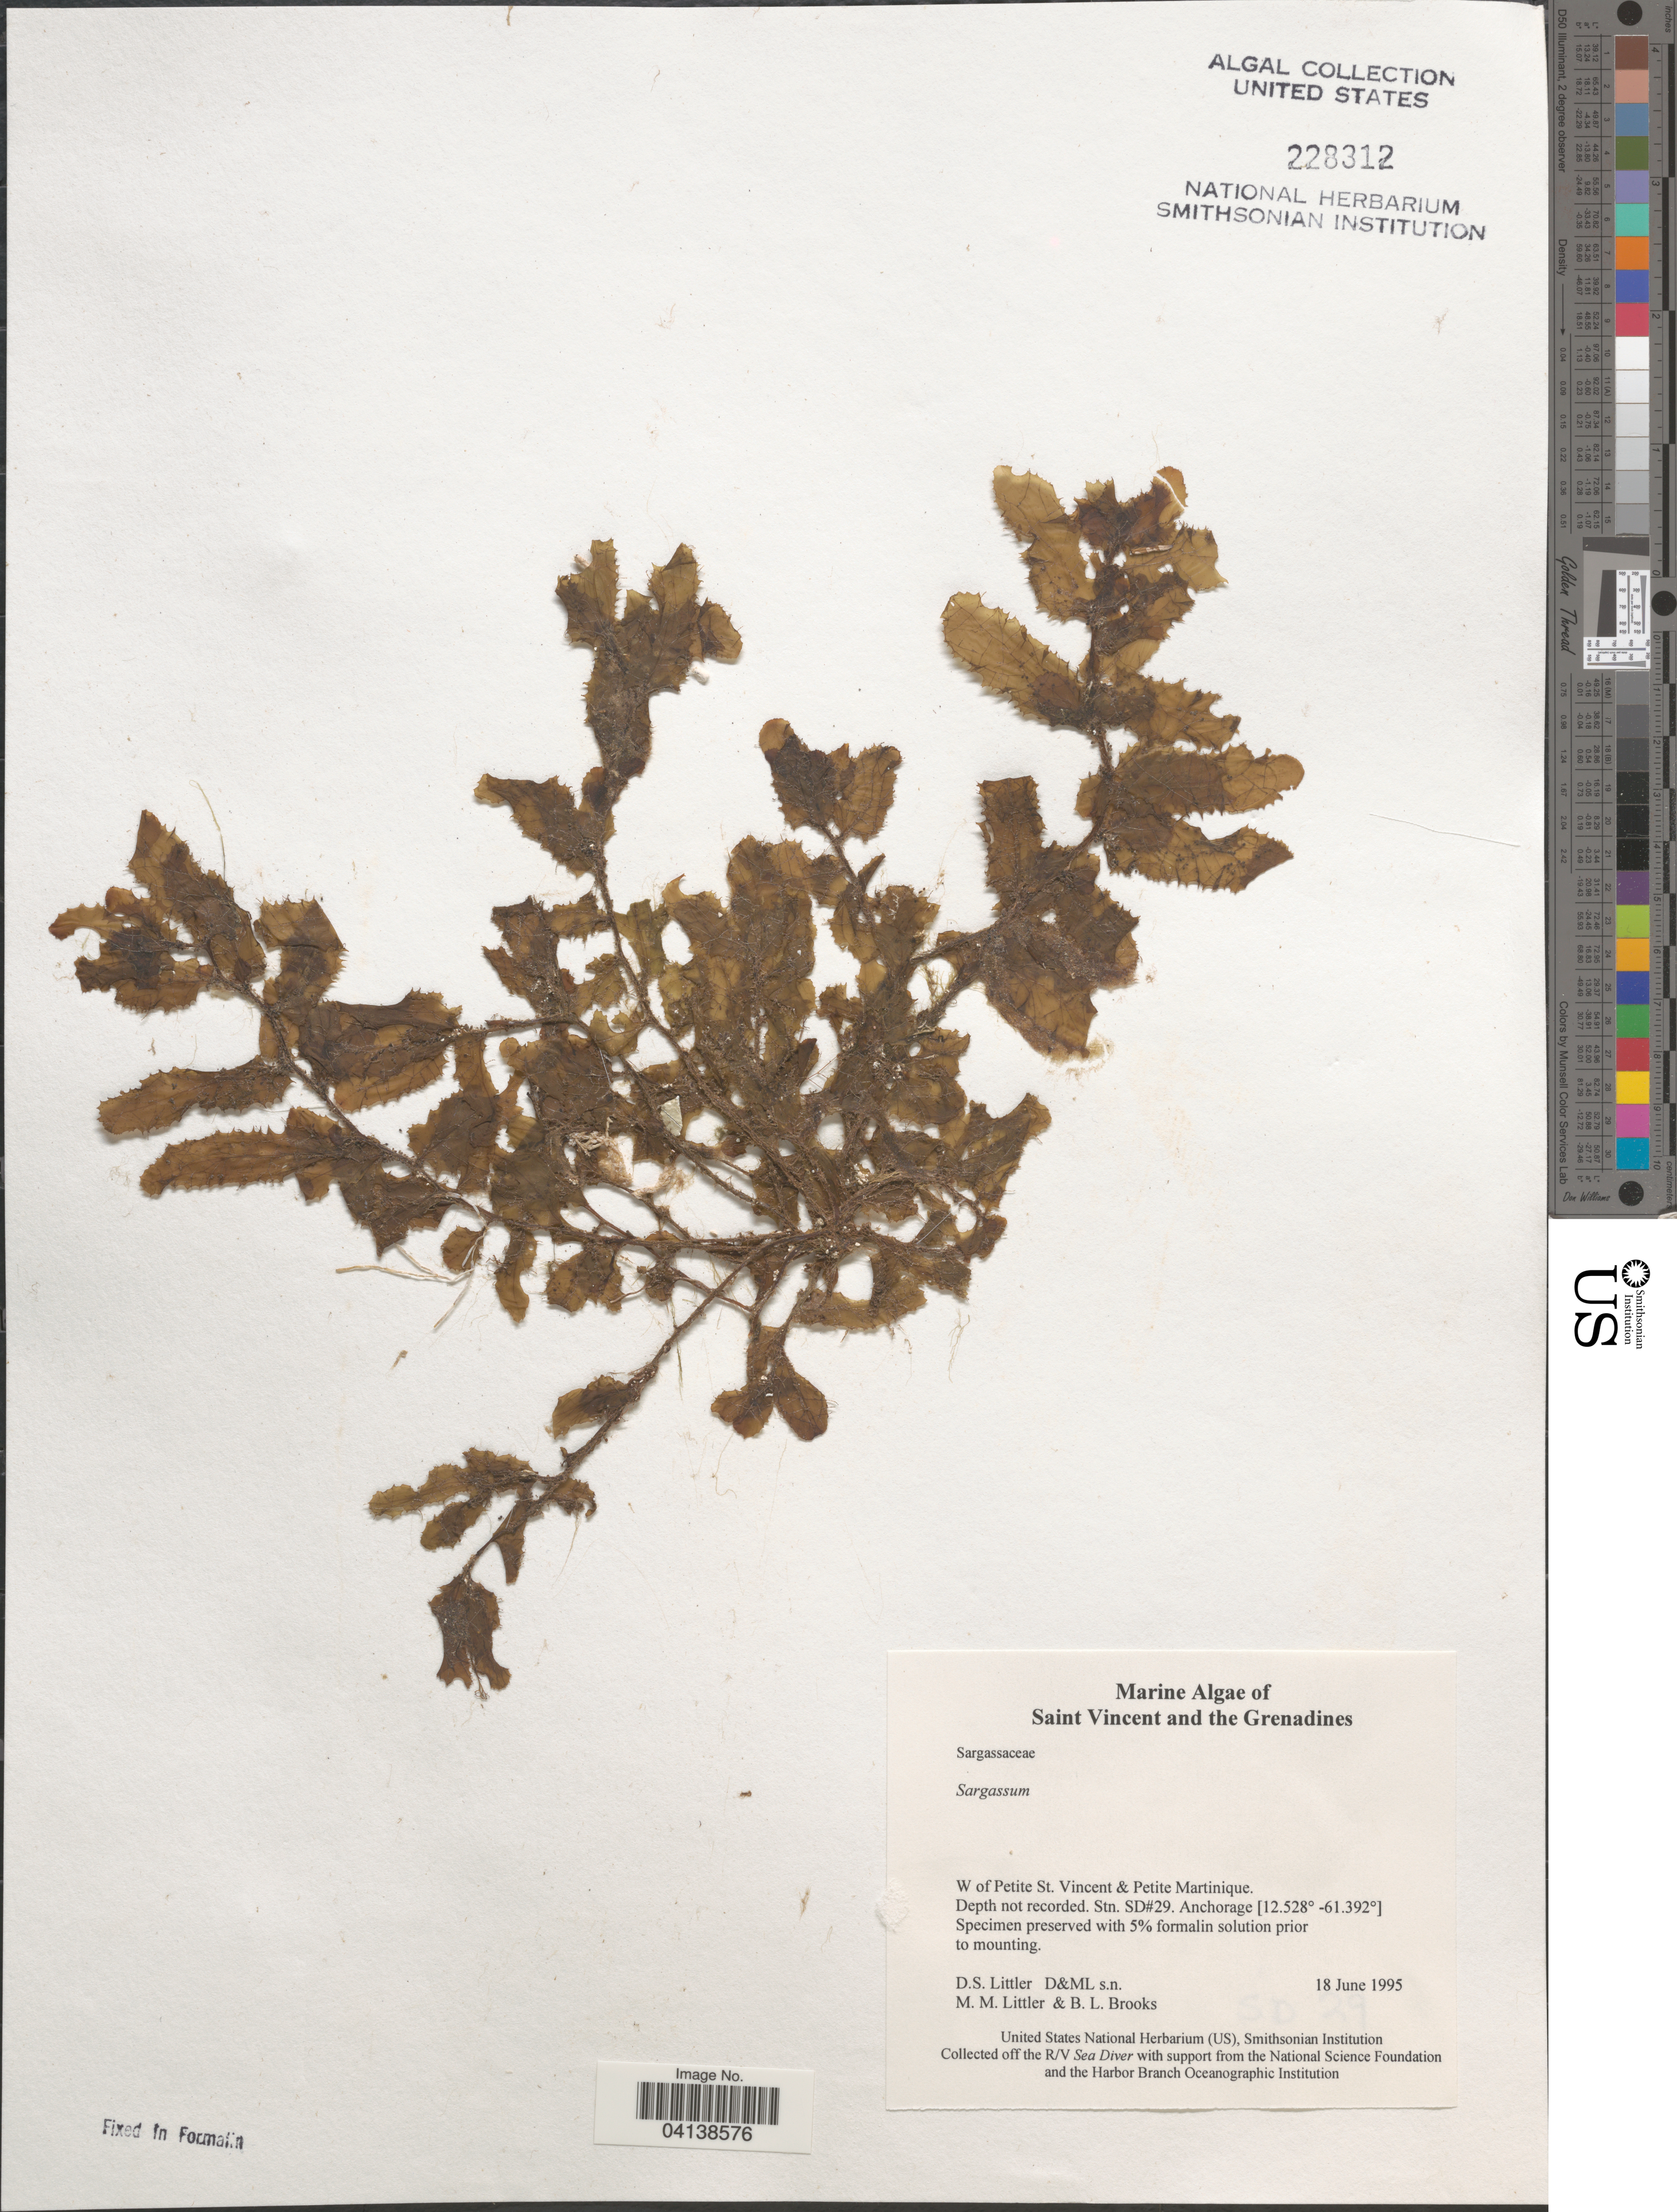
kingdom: Chromista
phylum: Ochrophyta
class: Phaeophyceae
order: Fucales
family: Sargassaceae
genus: Sargassum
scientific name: Sargassum sp.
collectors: D. S. Littler & B. Brooks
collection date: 1995-06-18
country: St. Vincent - Grenadines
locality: Saint Vincent and the Grenadines. W of Petite St. Vincent & Petite Martinique. Stn. SD#29.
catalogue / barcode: US 228312